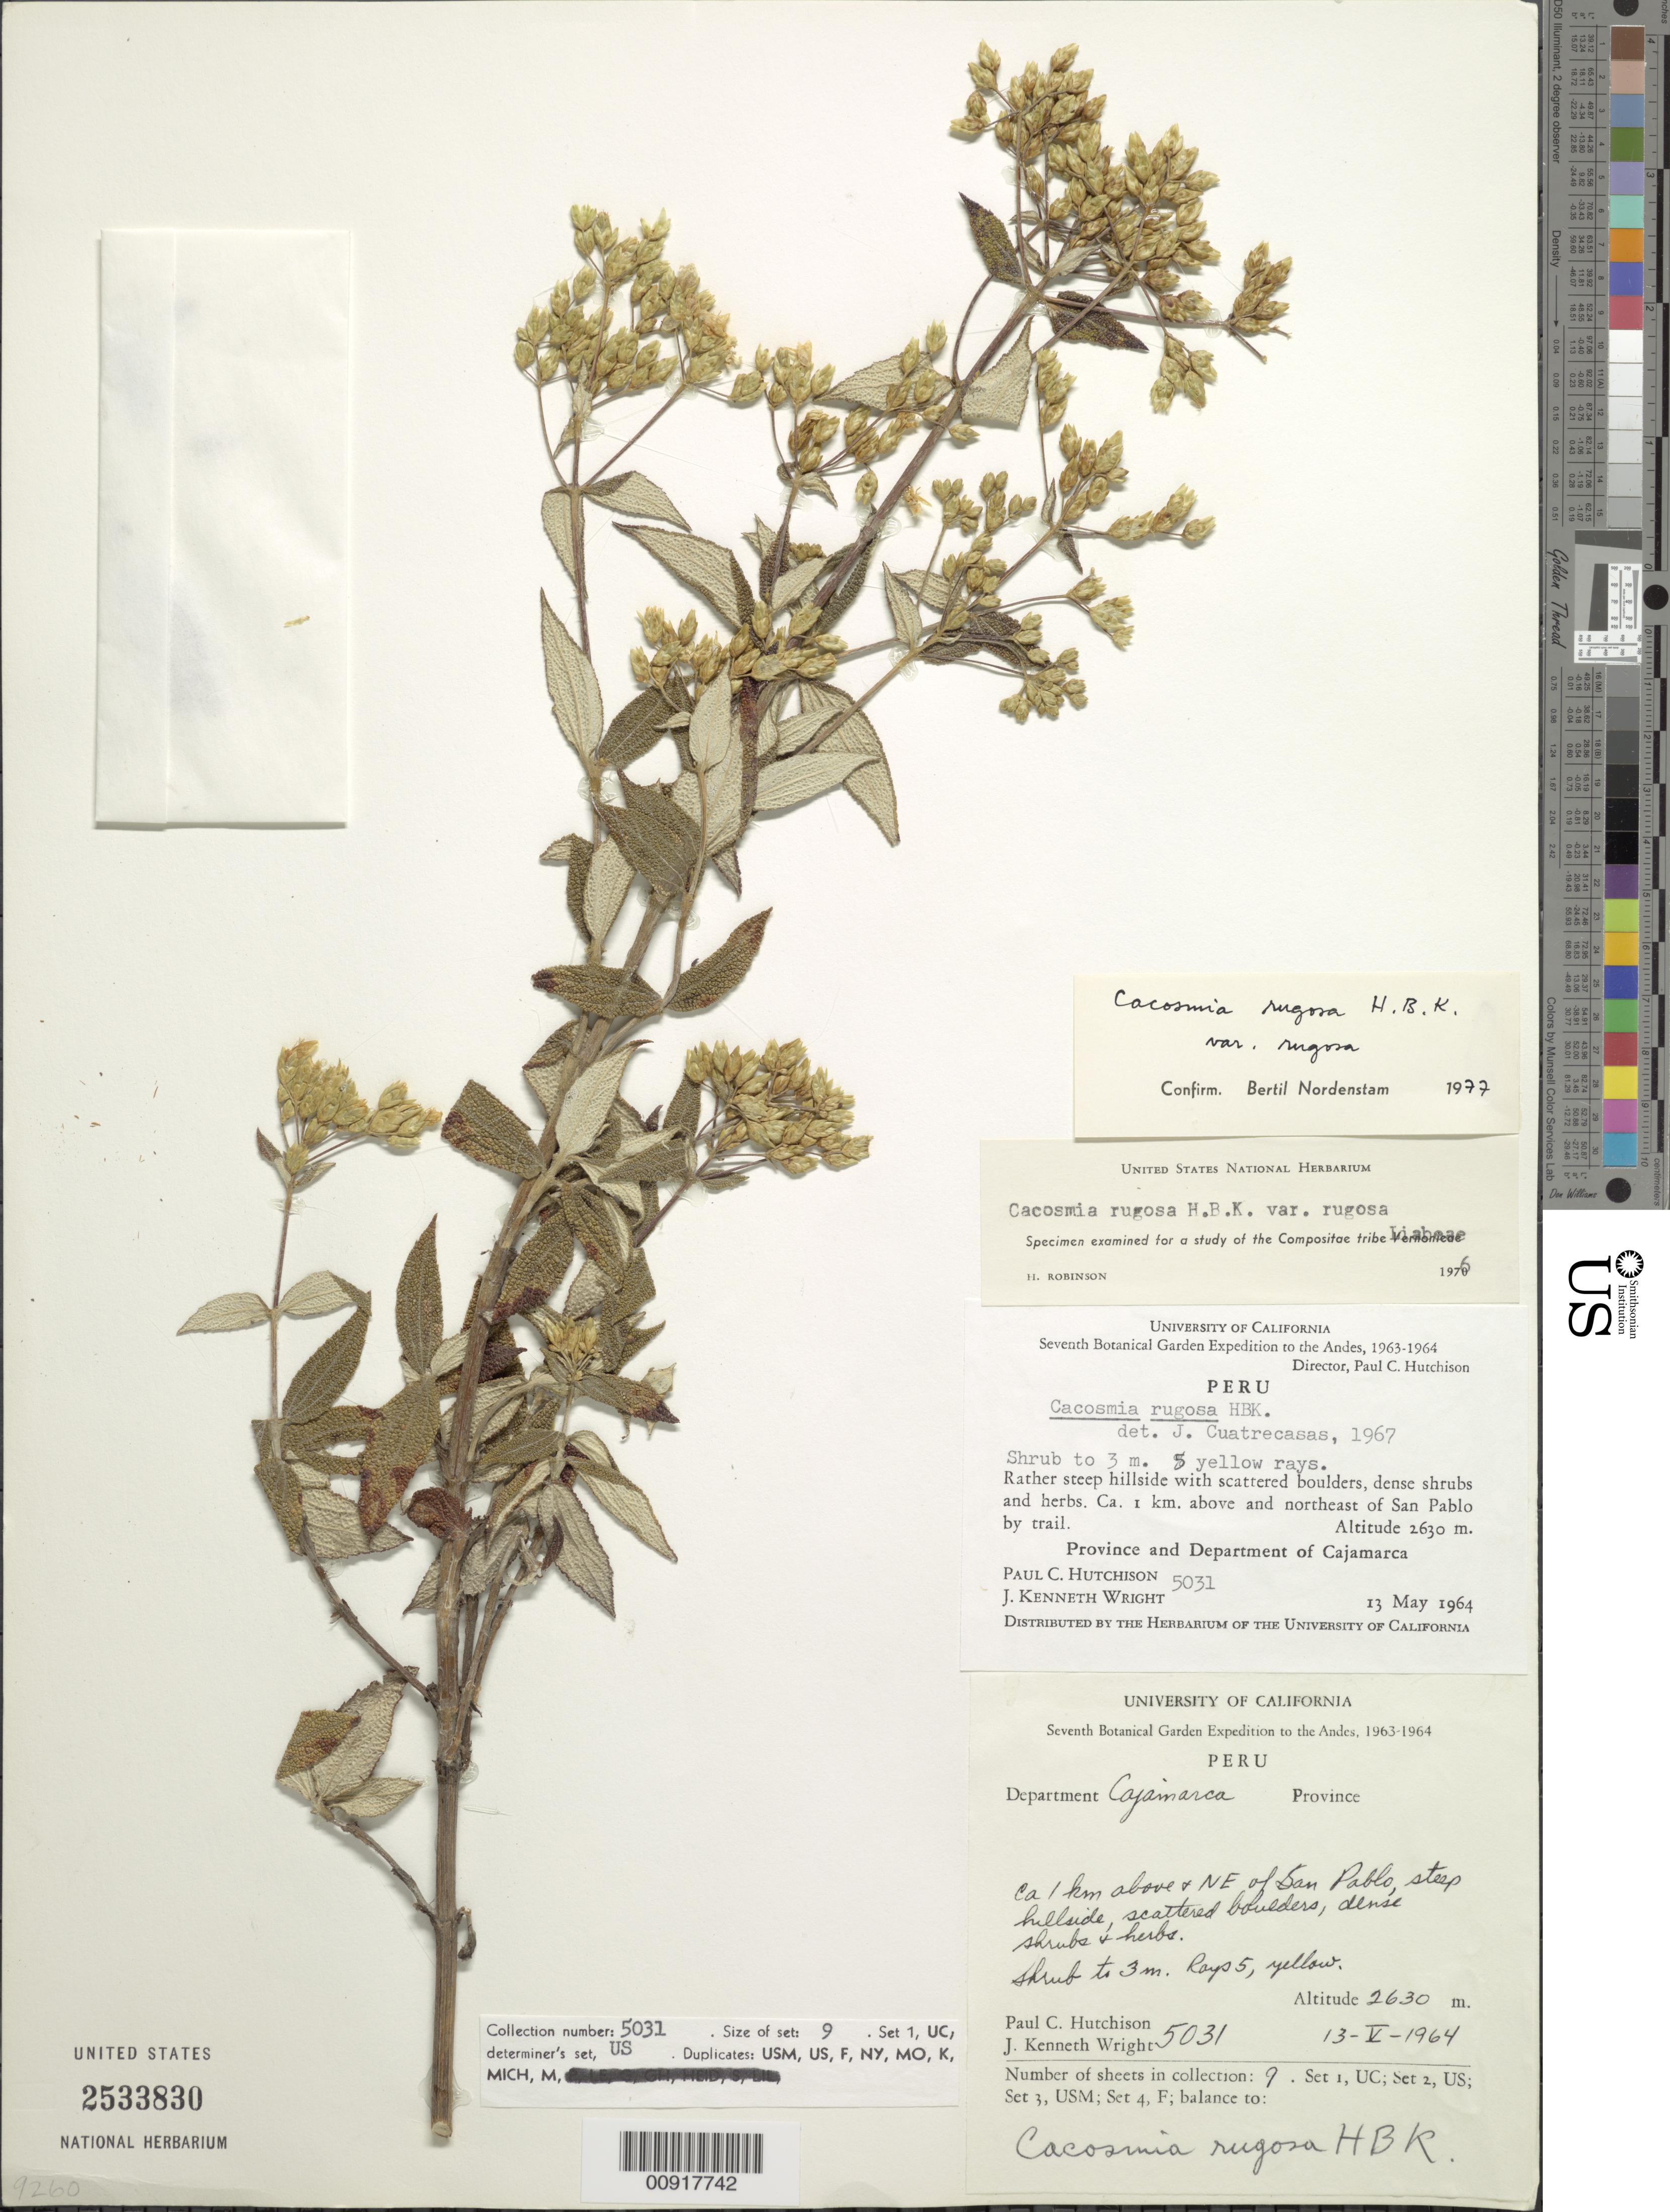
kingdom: Plantae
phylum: Tracheophyta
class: Magnoliopsida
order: Asterales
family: Asteraceae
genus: Cacosmia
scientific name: Cacosmia rugosa var. nivea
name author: Hieron.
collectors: P. C. Hutchison & J. K. Wright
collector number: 5031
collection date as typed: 13 May 1964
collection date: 1964-05-13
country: Peru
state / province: Cajamarca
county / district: Cajamarca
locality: Prov. Cajamarca, Dpto. Cajamarca, ca. 1 km above & NE of San Pablo by trail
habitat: Rather steep hillside with scattered boulders, dense shrubs and herbs.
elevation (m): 2630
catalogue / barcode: US 2533830